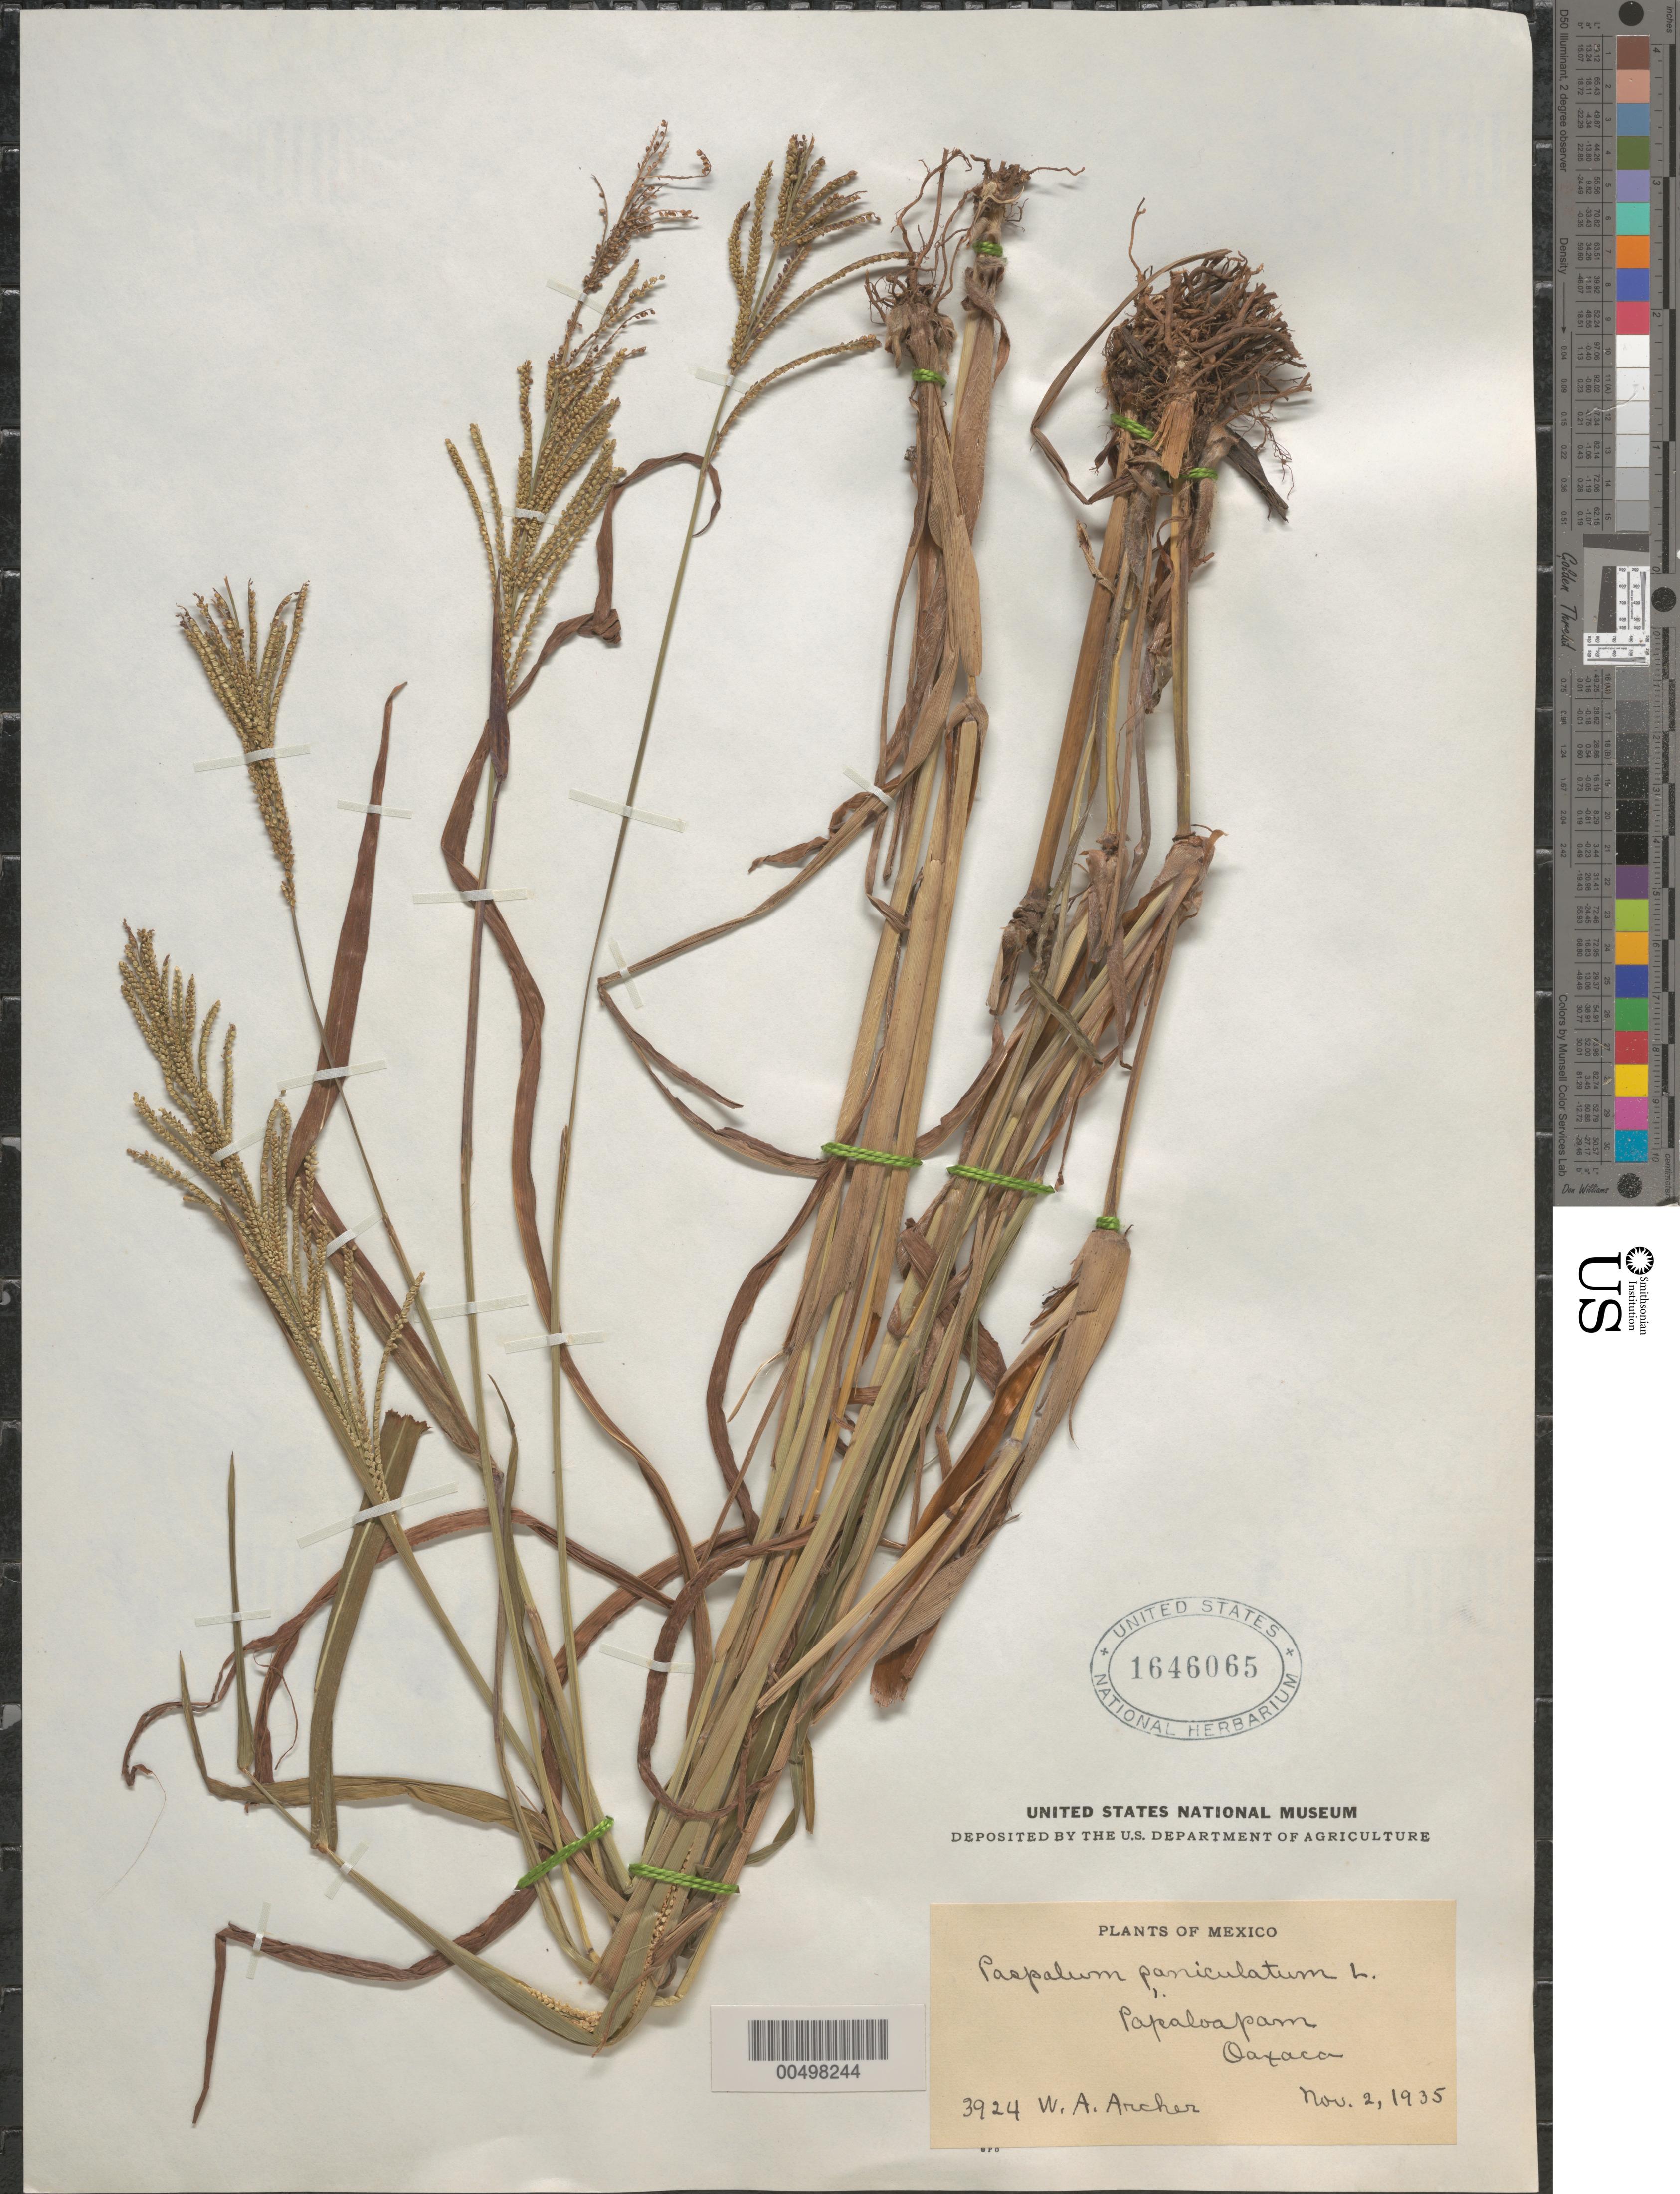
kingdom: Plantae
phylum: Tracheophyta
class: Liliopsida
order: Poales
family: Poaceae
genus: Paspalum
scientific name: Paspalum paniculatum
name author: L.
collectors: W. A. Archer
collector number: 3924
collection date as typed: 2 Nov 1935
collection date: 1935-11-02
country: Mexico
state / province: Oaxaca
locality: Papaloapam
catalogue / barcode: US 1646065